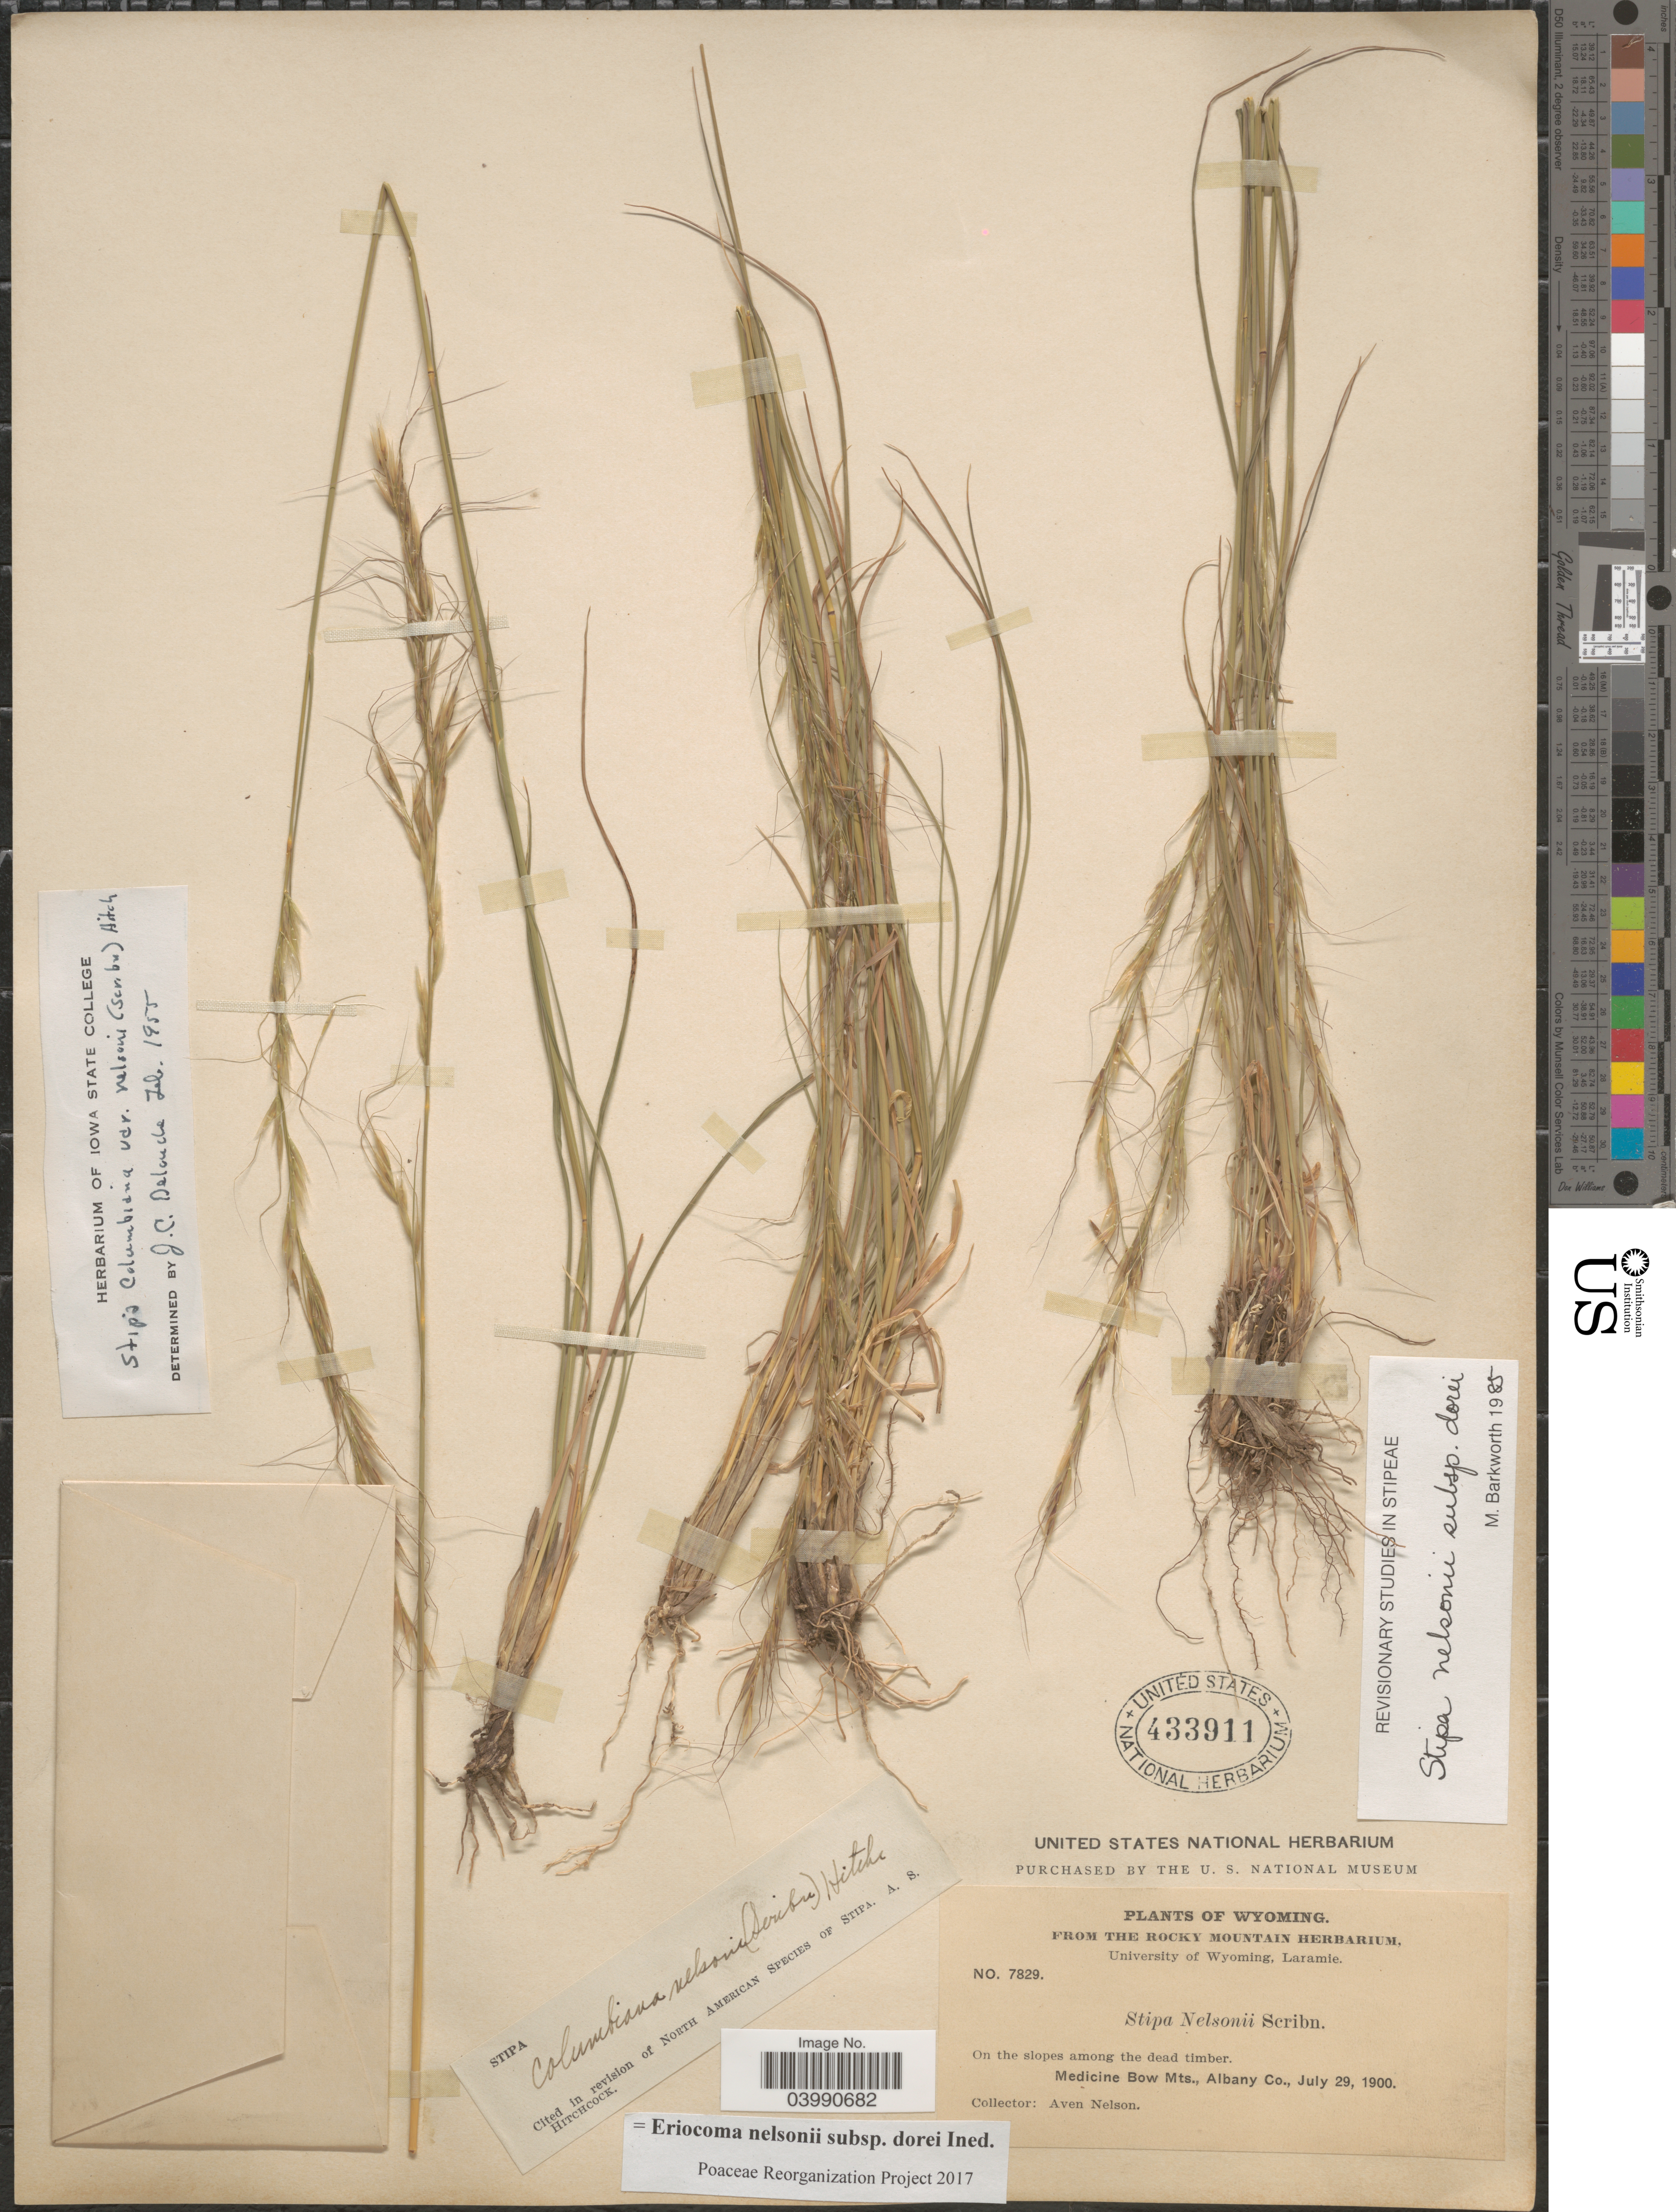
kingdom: Plantae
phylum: Tracheophyta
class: Liliopsida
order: Poales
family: Poaceae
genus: Eriocoma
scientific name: Eriocoma nelsonii subsp. dorei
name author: (Barkworth & J. Maze) Romasch.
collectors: A. Nelson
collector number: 7829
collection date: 1900-07-29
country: United States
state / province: Wyoming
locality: Medicine Bow Mts., Albany Co.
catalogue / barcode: US 433911